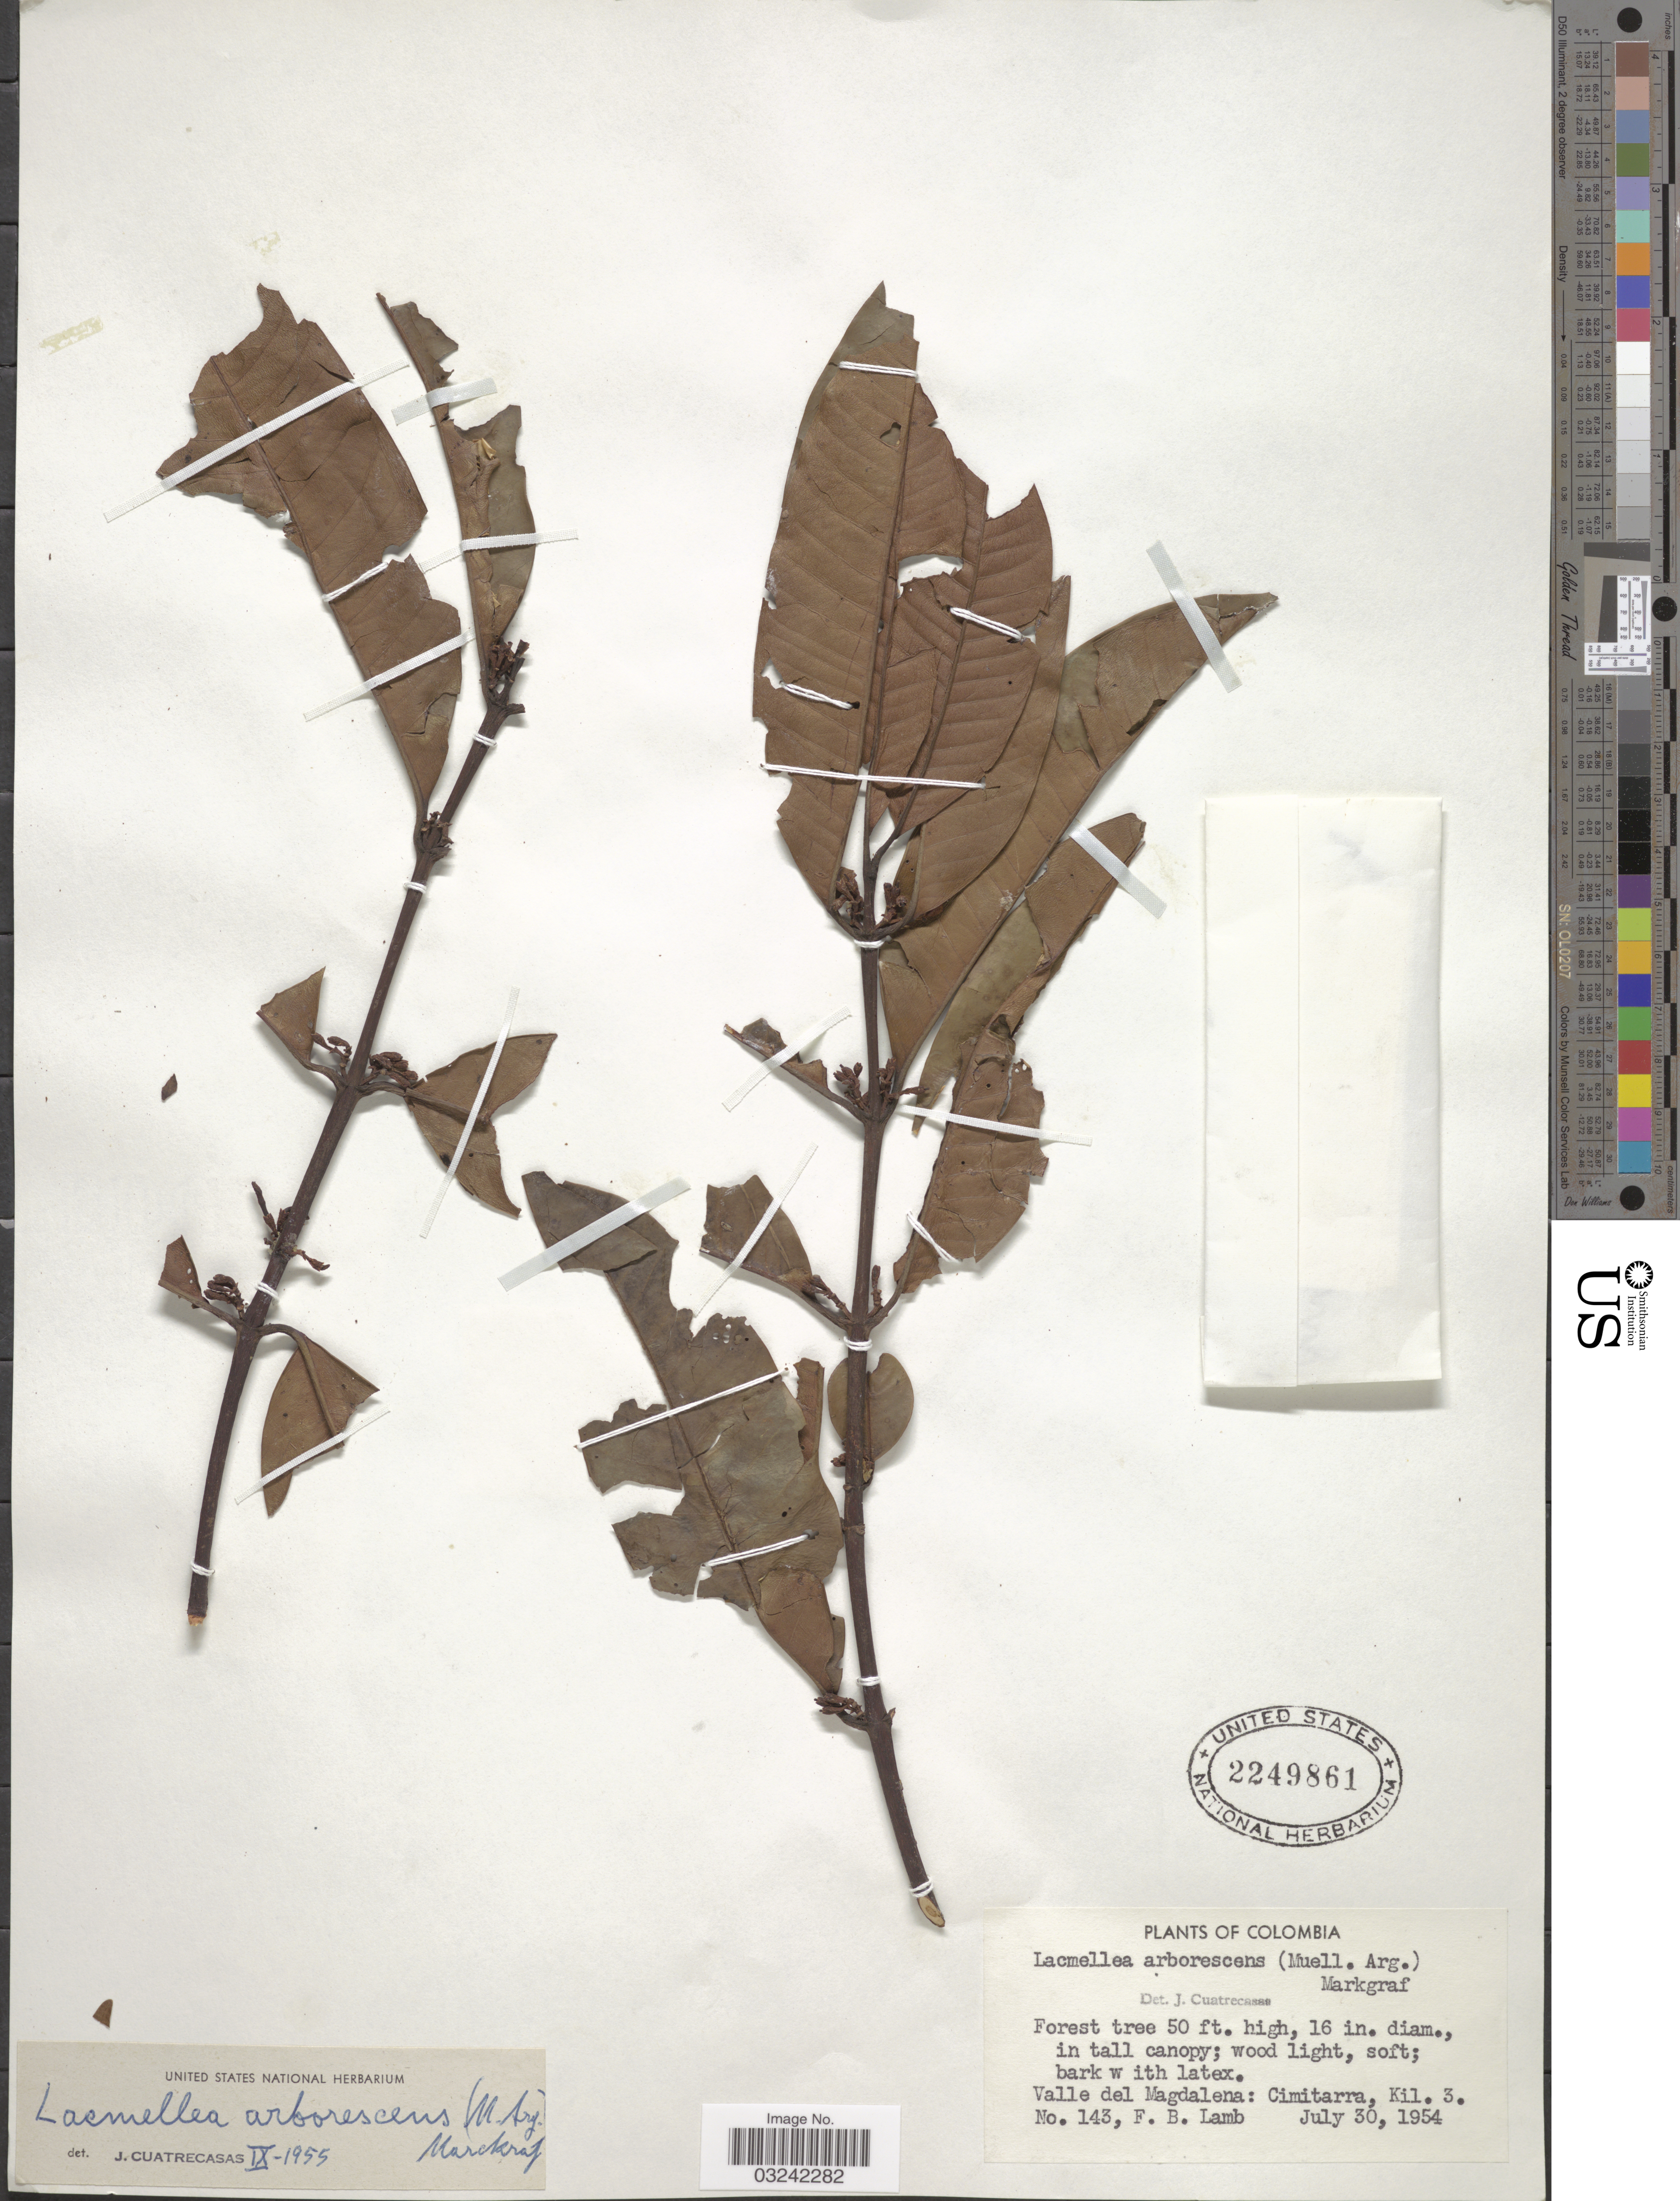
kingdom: Plantae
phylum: Tracheophyta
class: Magnoliopsida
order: Gentianales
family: Apocynaceae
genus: Lacmellea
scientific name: Lacmellea arborescens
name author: (Müll. Arg.) Markgr.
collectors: F. B. Lamb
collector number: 143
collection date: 1954-07-30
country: Colombia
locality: Valle del Magdalena: Cimitarra, Kil. 3.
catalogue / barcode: US 2249861